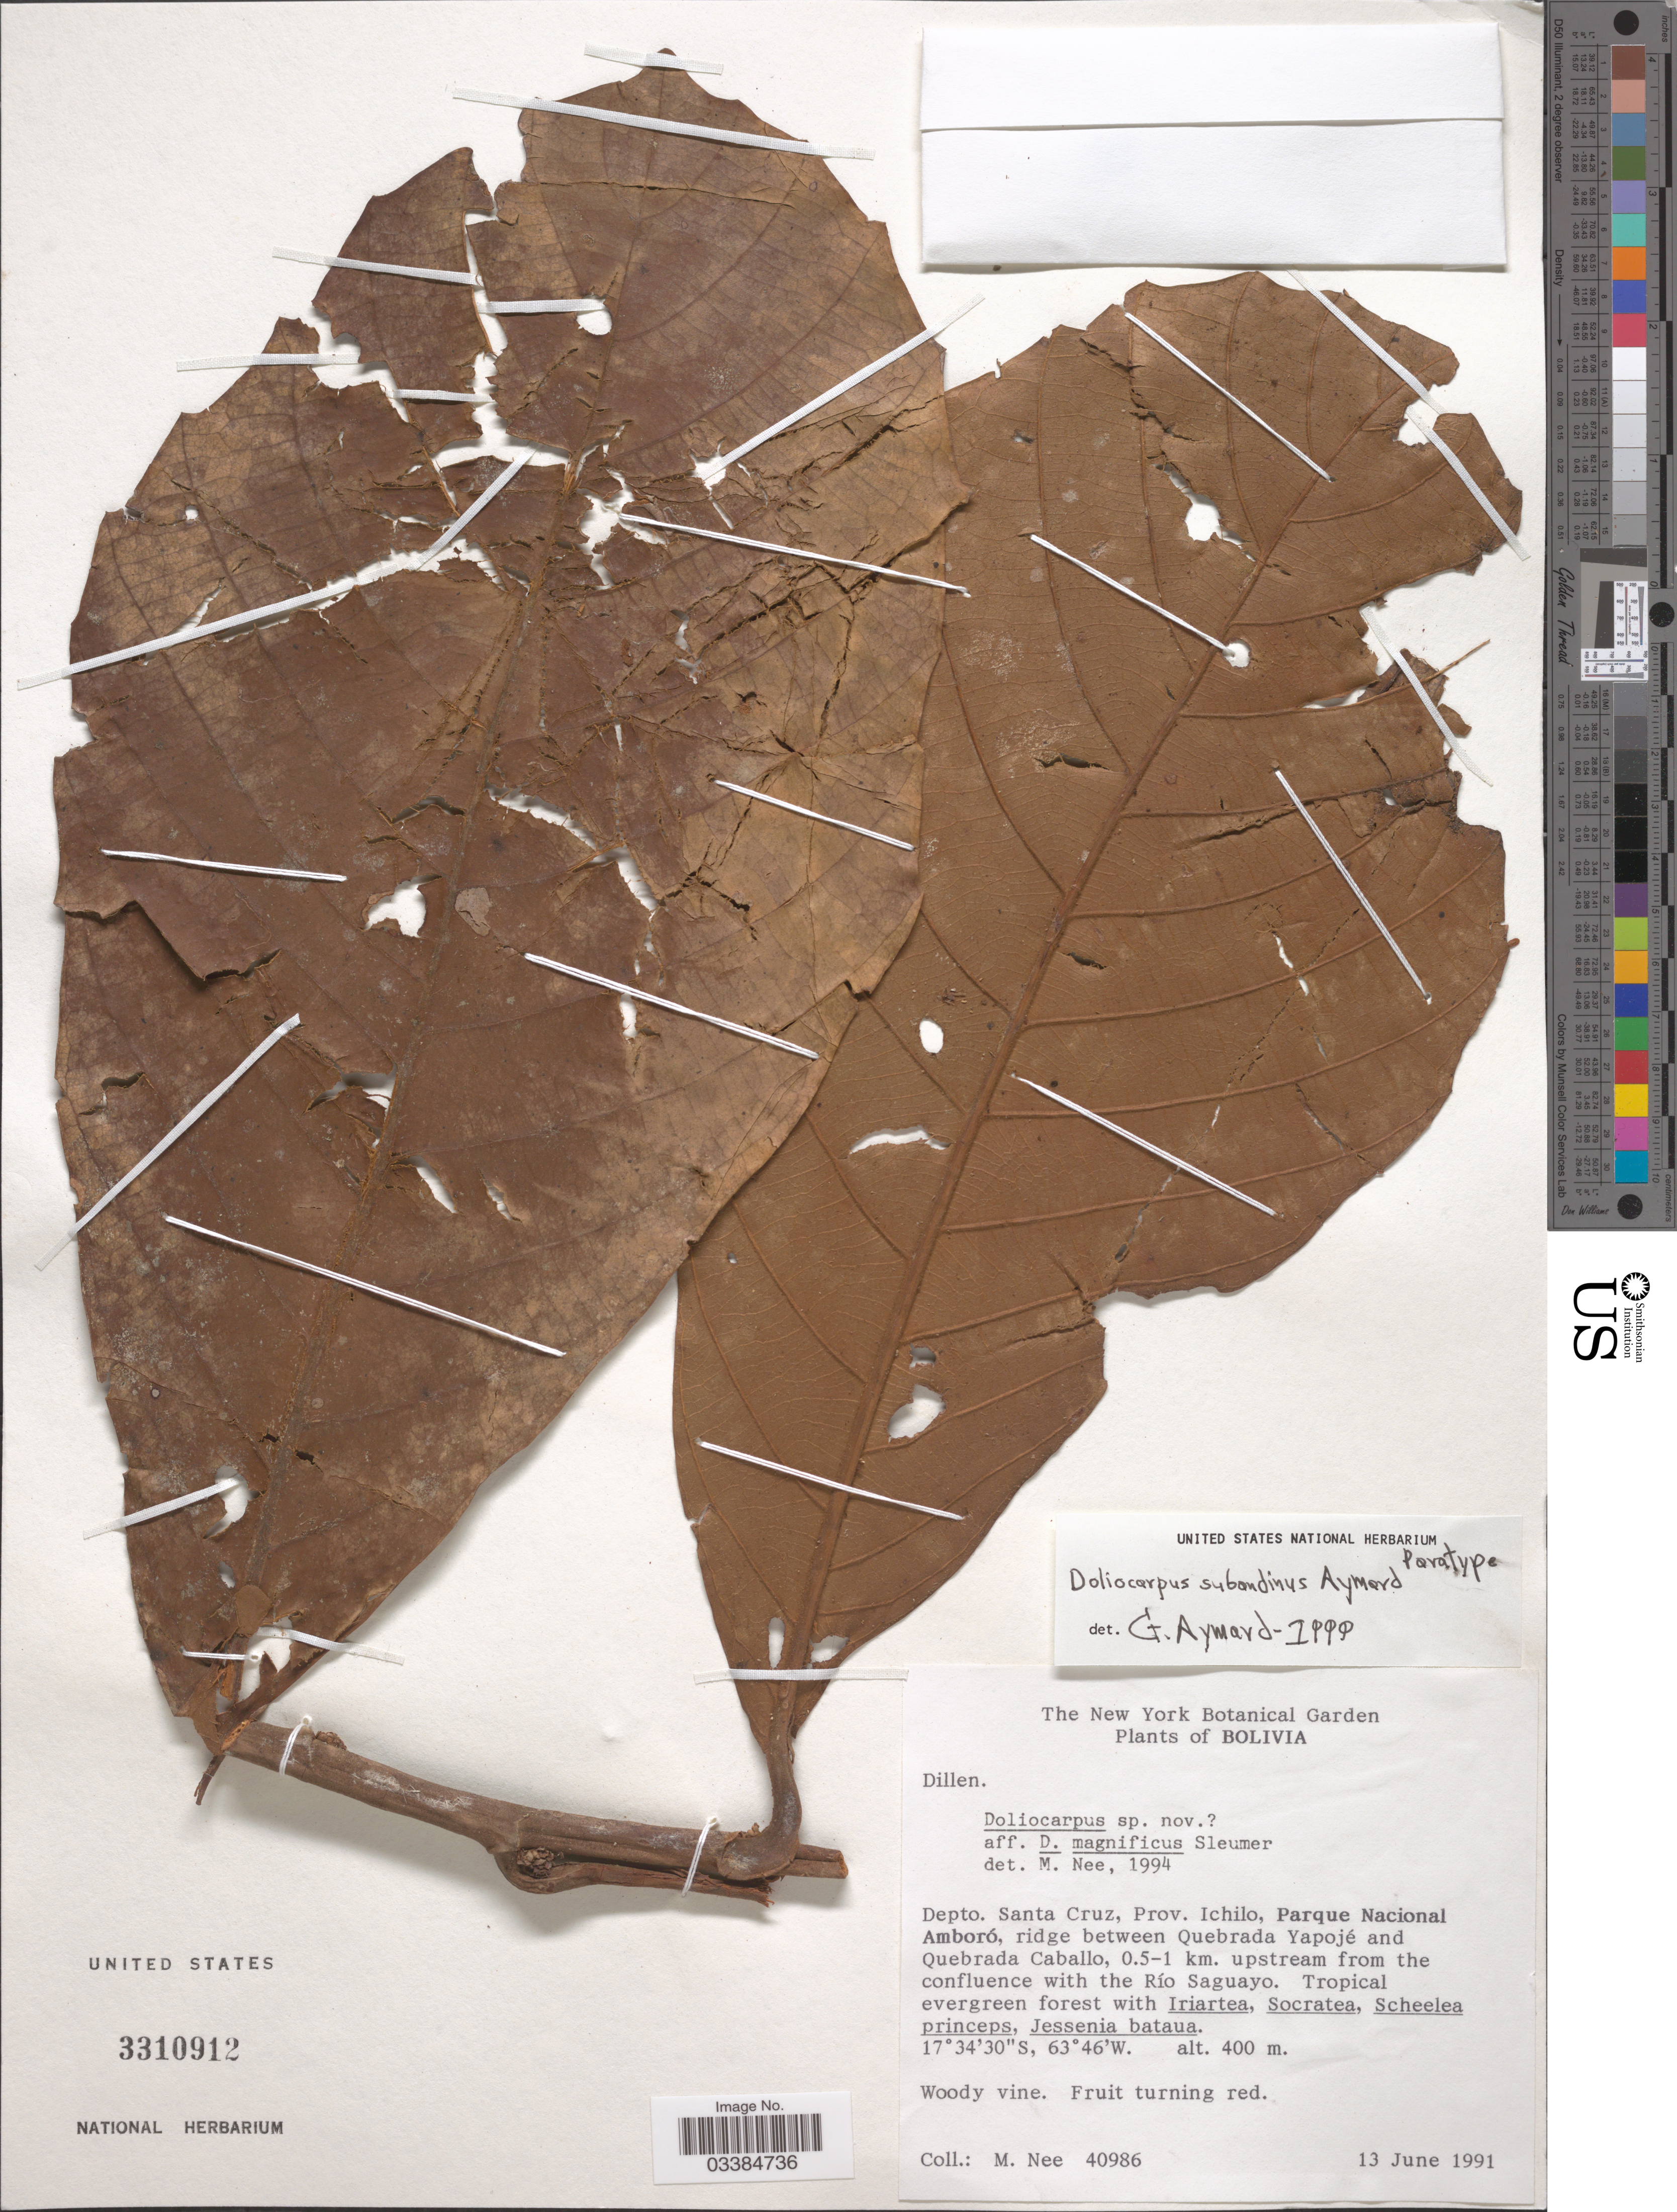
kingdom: Plantae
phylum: Tracheophyta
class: Magnoliopsida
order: Dilleniales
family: Dilleniaceae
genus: Doliocarpus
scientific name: Doliocarpus subandinus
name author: Aymard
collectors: M. Nee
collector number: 40986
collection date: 1991-06-13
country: Bolivia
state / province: Santa Cruz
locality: Depto. Santa Cruz, Prov. Ichilo, Parque Nacional Amboró, ridge between Quebrada Yapojé and Quebrada Caballo, 0.5-1 km. upstream from the confluence with the Río Saguayo.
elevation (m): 400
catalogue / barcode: US 3310912